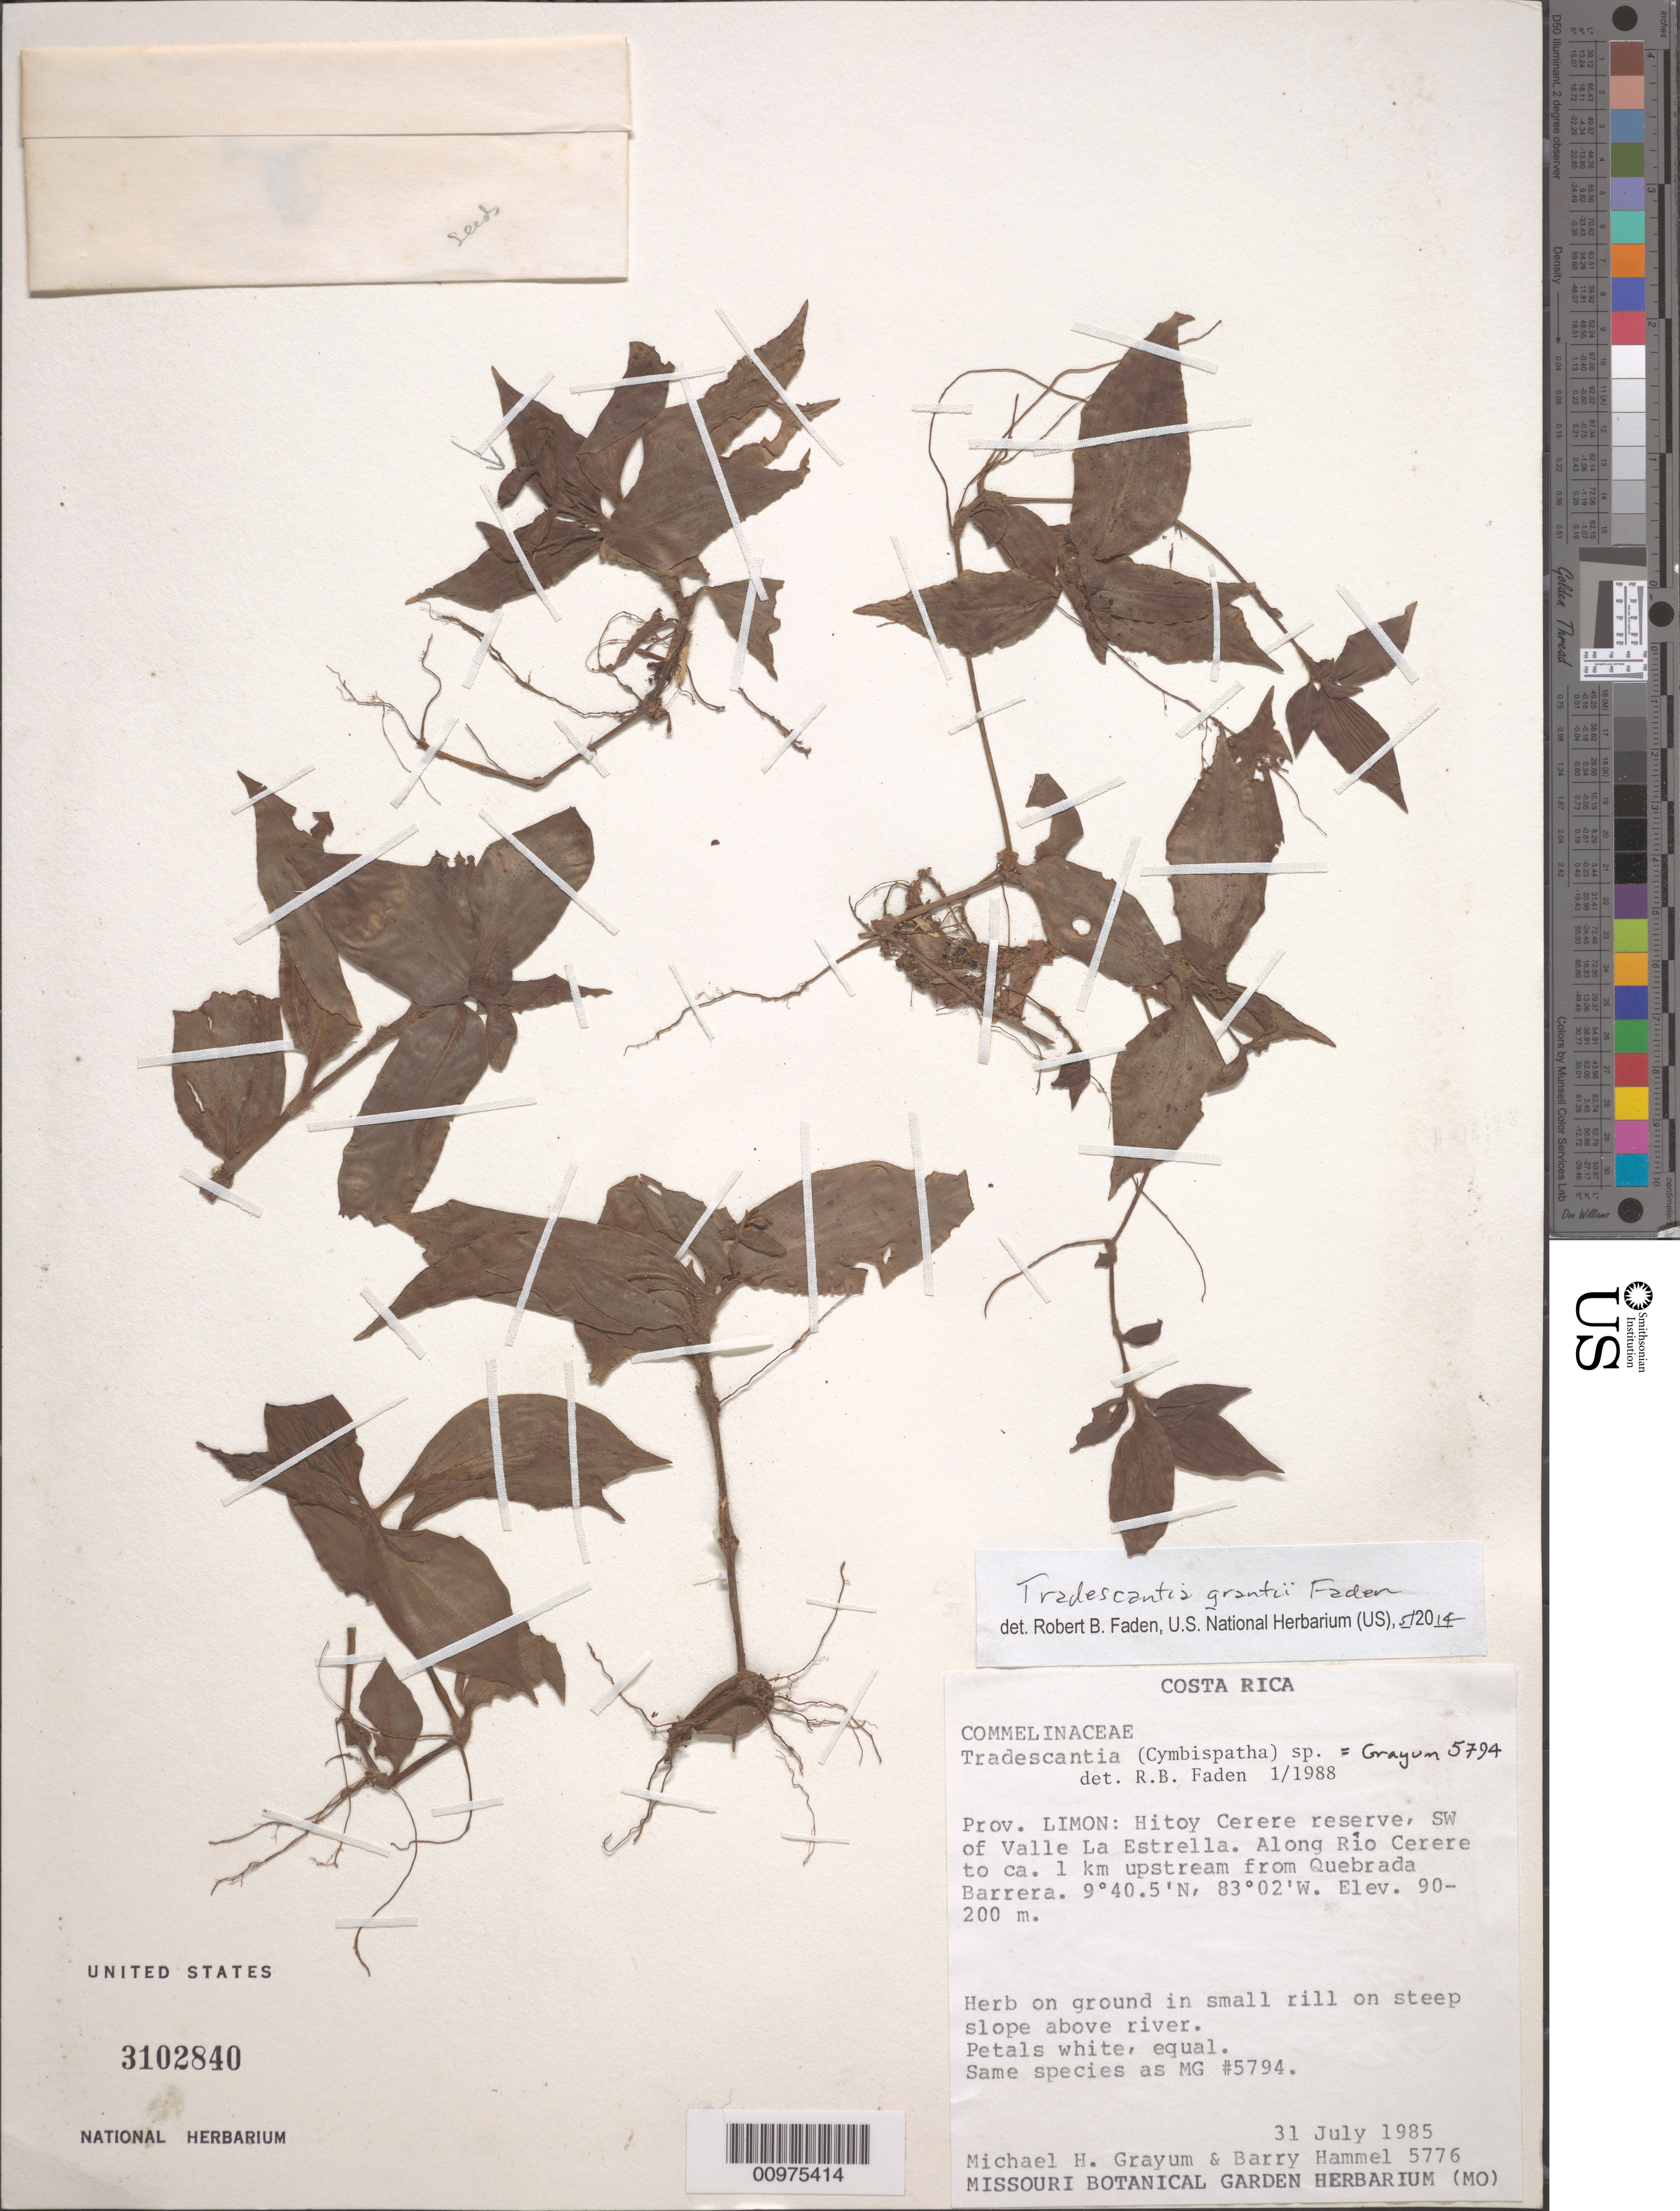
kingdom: Plantae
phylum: Tracheophyta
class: Liliopsida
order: Commelinales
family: Commelinaceae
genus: Tradescantia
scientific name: Tradescantia grantii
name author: Faden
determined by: Faden, Robert B., (US), Smithsonian Institution - National Museum of Natural History (UNITED STATES)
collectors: M. H. Grayum & B. Hammel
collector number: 5776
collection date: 1985-07-31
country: Costa Rica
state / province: Limon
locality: Hitoy Cerere reserve, SW of Valle La Estrella. Along Rio Cerere to ca. 1 km upstream from Quebrada Barrera.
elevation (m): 90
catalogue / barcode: US 3102840